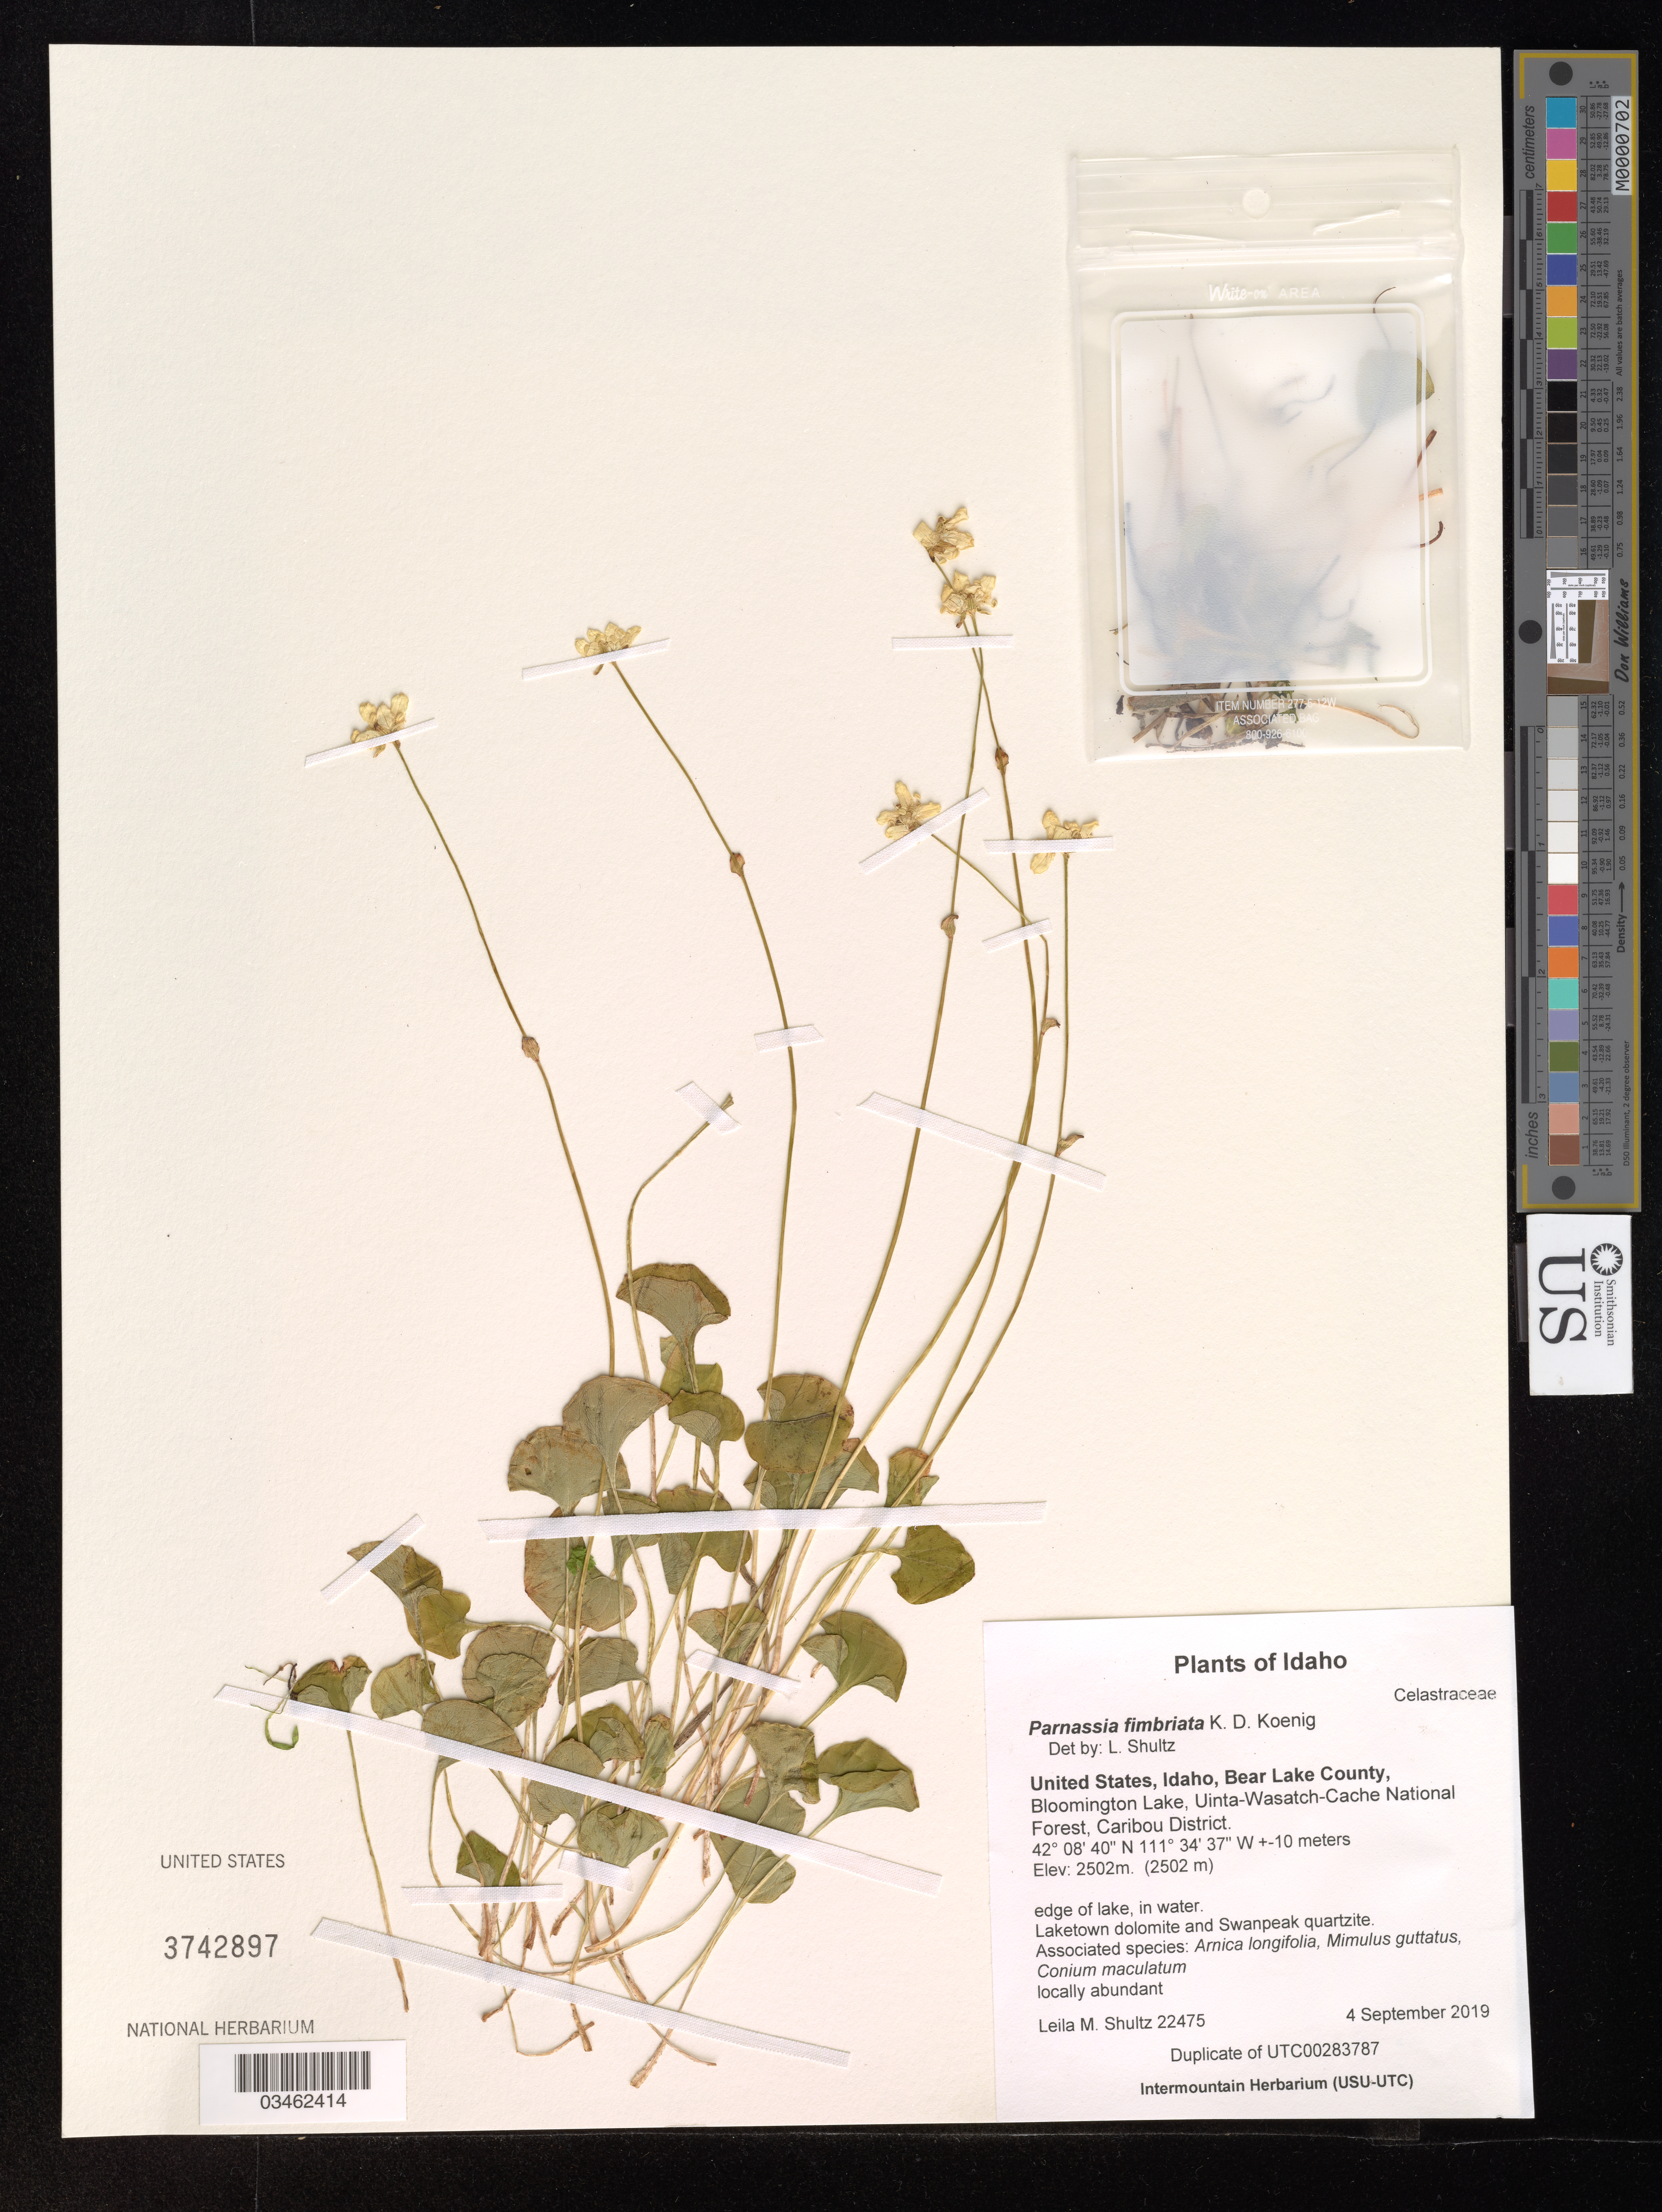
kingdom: Plantae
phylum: Tracheophyta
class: Magnoliopsida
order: Celastrales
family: Parnassiaceae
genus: Parnassia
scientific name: Parnassia fimbriata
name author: K.D. Koenig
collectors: L. Shultz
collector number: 22475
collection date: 2019-09-04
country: United States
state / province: Idaho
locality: Bear Lake County, Bloomington Lake, Uinta-Wasatch-Cache National Forest, Caribou District. +-10 meters.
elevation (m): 2502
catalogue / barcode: US 3742897